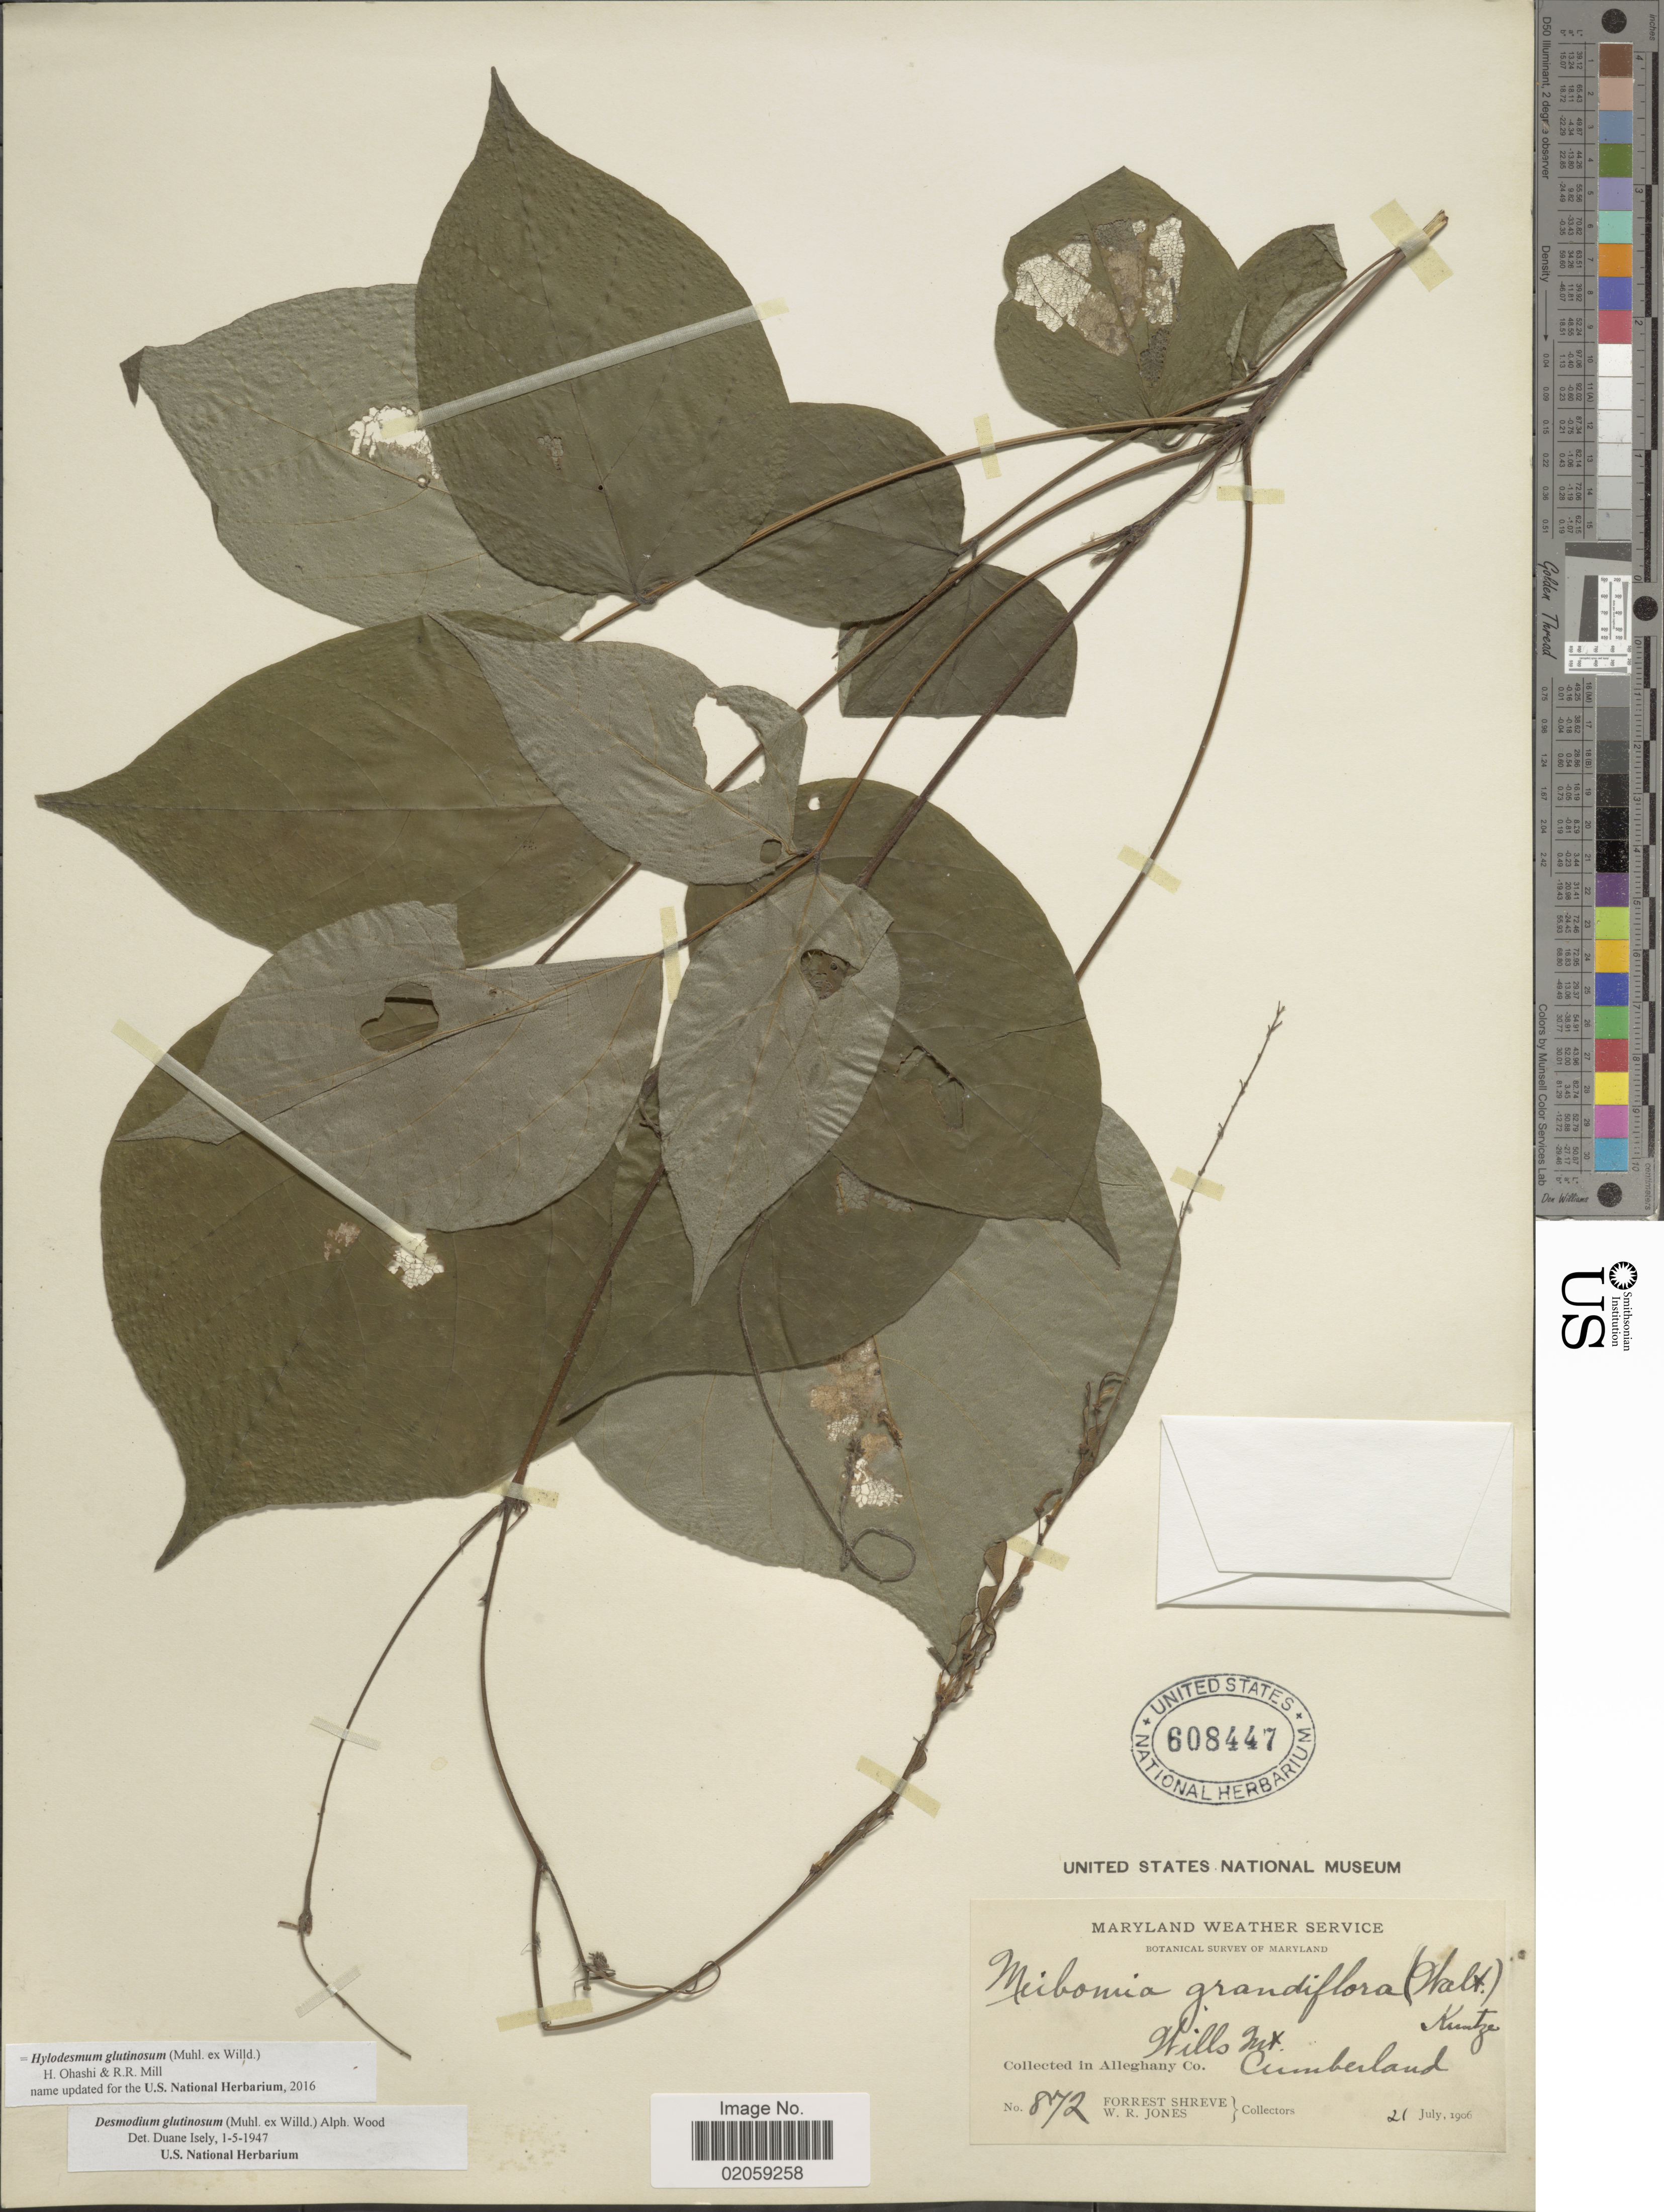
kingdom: Plantae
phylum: Tracheophyta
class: Magnoliopsida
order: Fabales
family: Fabaceae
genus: Hylodesmum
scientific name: Hylodesmum glutinosum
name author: (Muhl. ex Willd.) H. Ohashi & R.R. Mill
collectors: F. Shreve & W. R. Jones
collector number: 872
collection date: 1906-07-21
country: United States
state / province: Maryland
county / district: Allegany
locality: Hills Mt., Alleghany Co., Cumberland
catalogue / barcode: US 608447